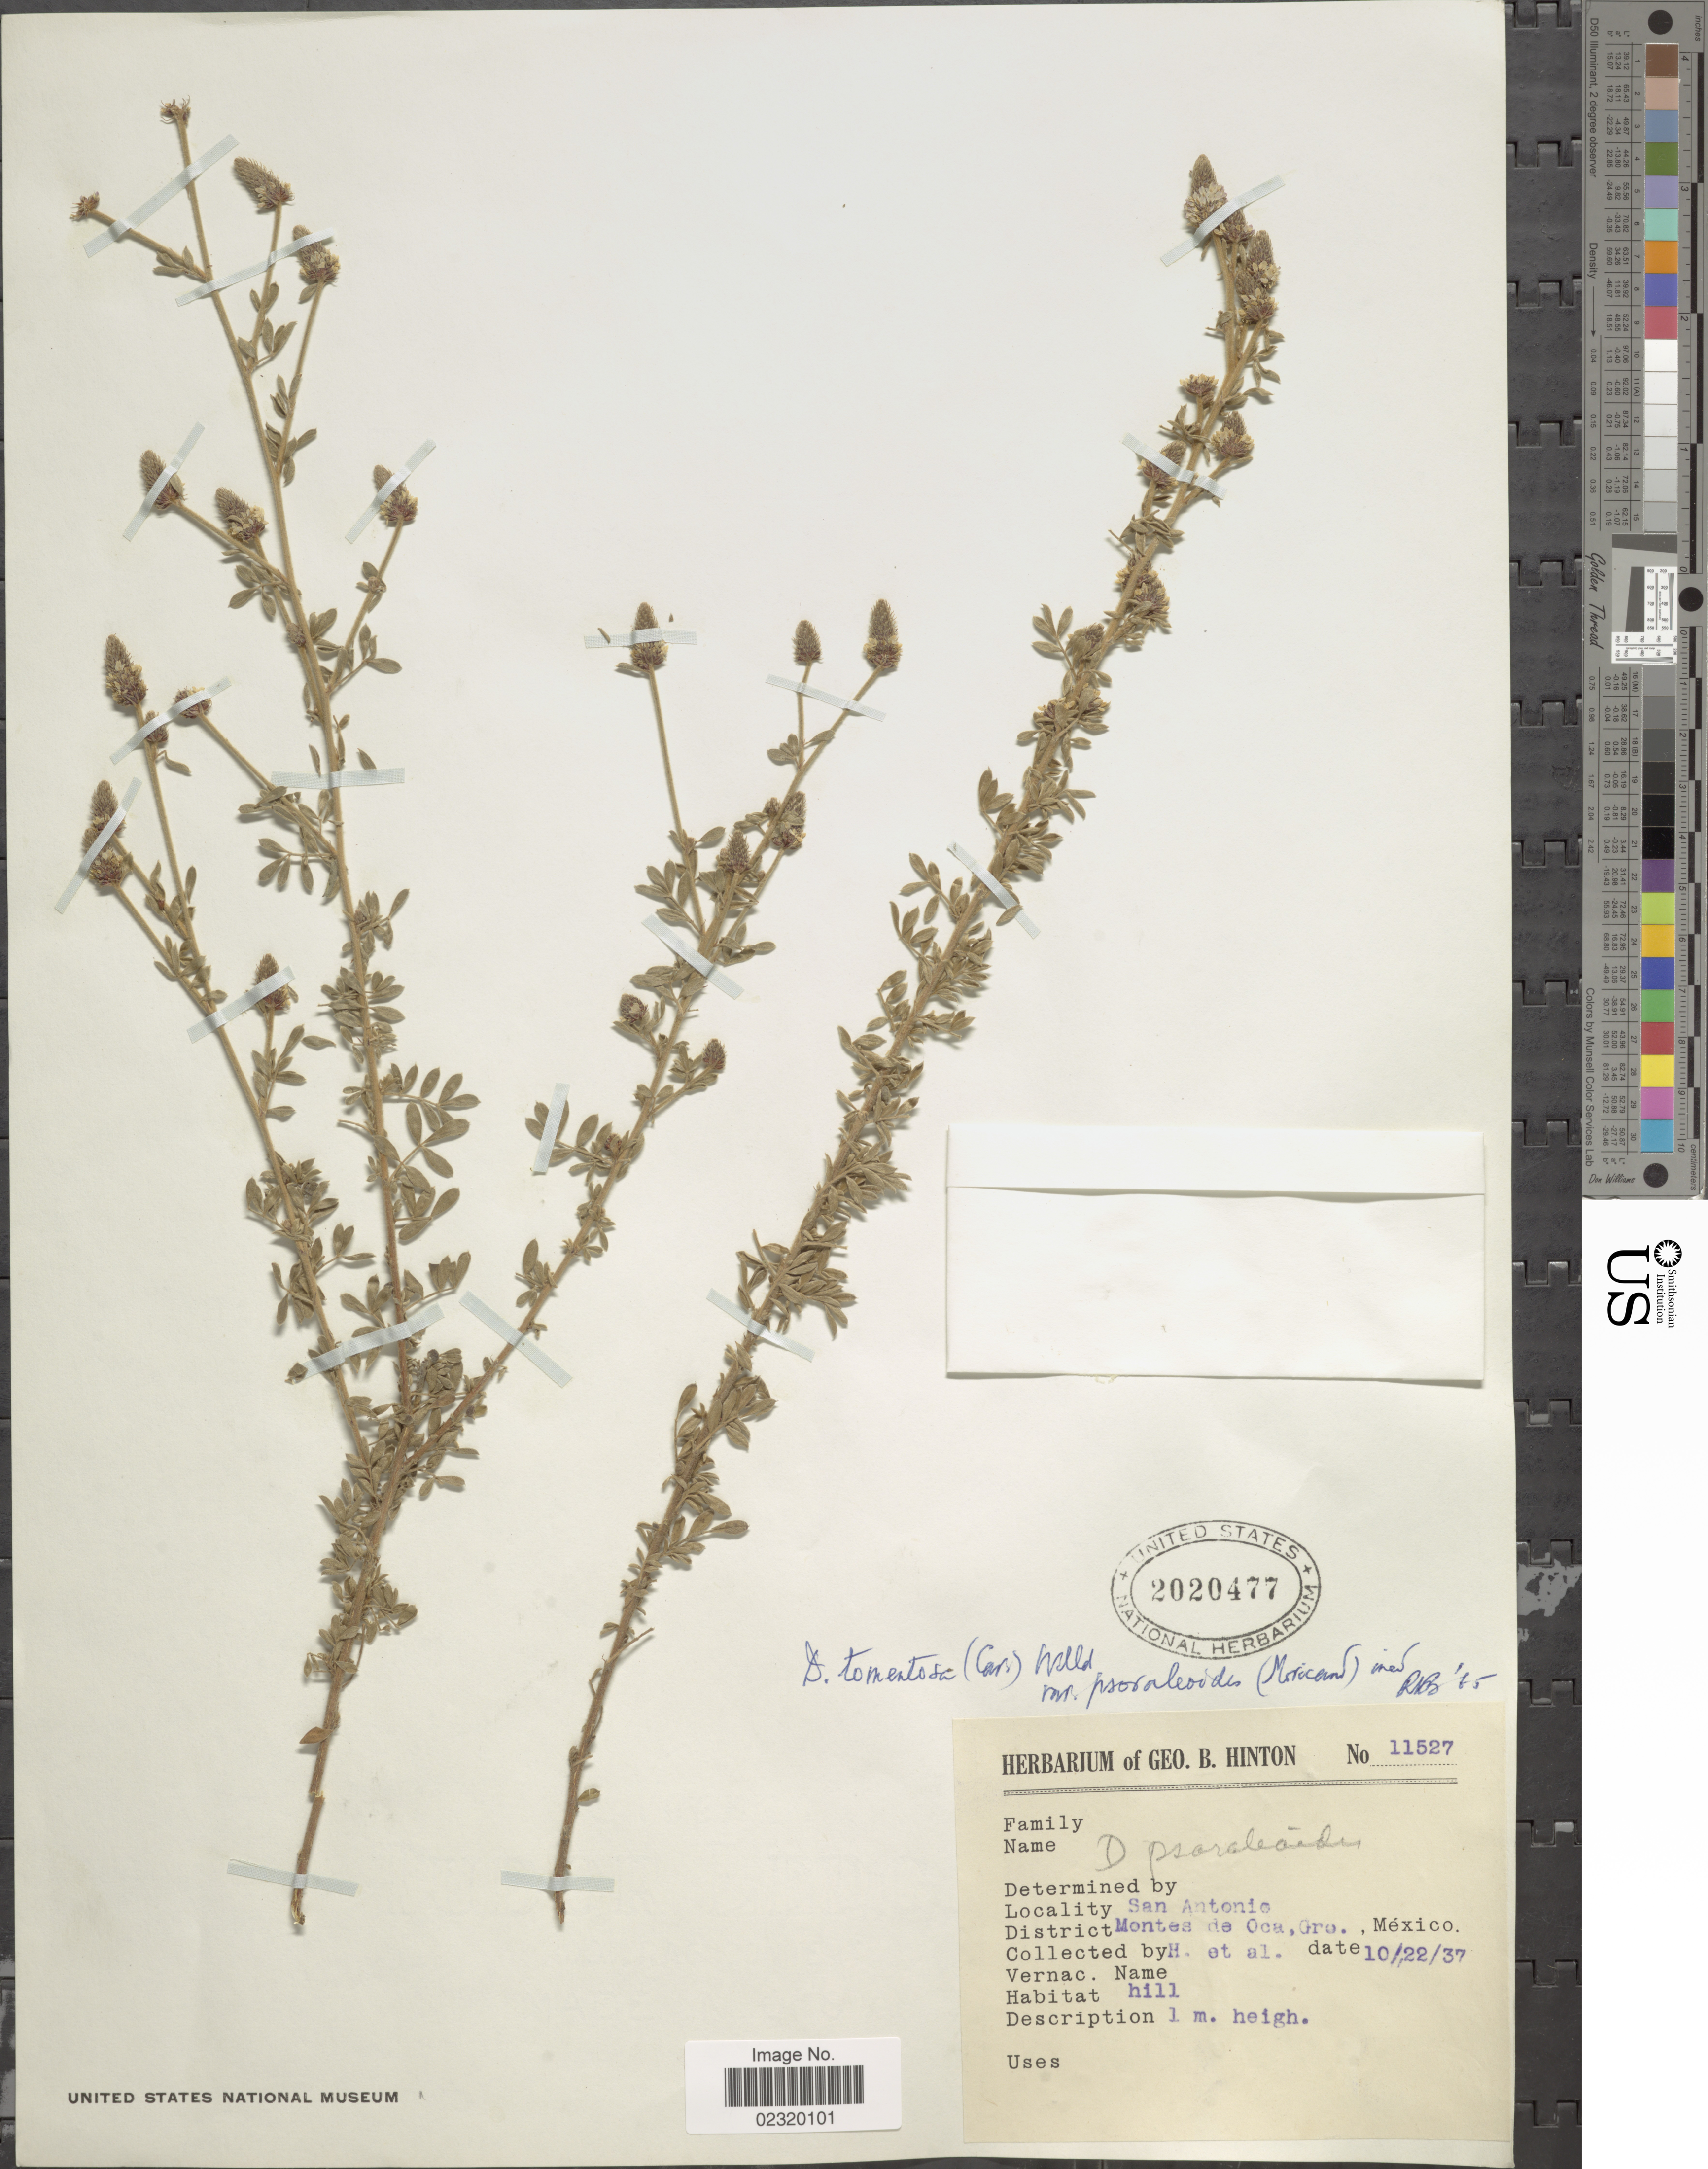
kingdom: Plantae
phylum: Tracheophyta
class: Magnoliopsida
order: Fabales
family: Fabaceae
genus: Dalea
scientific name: Dalea tomentosa var. psoraleoides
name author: (Moric.) Barneby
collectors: G. B. Hinton & et al.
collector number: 11527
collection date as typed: Transcribed d/m/y: 22/10/37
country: Mexico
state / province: Guerrero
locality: San Antonio. District Montes de Oca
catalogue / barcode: US 2020477